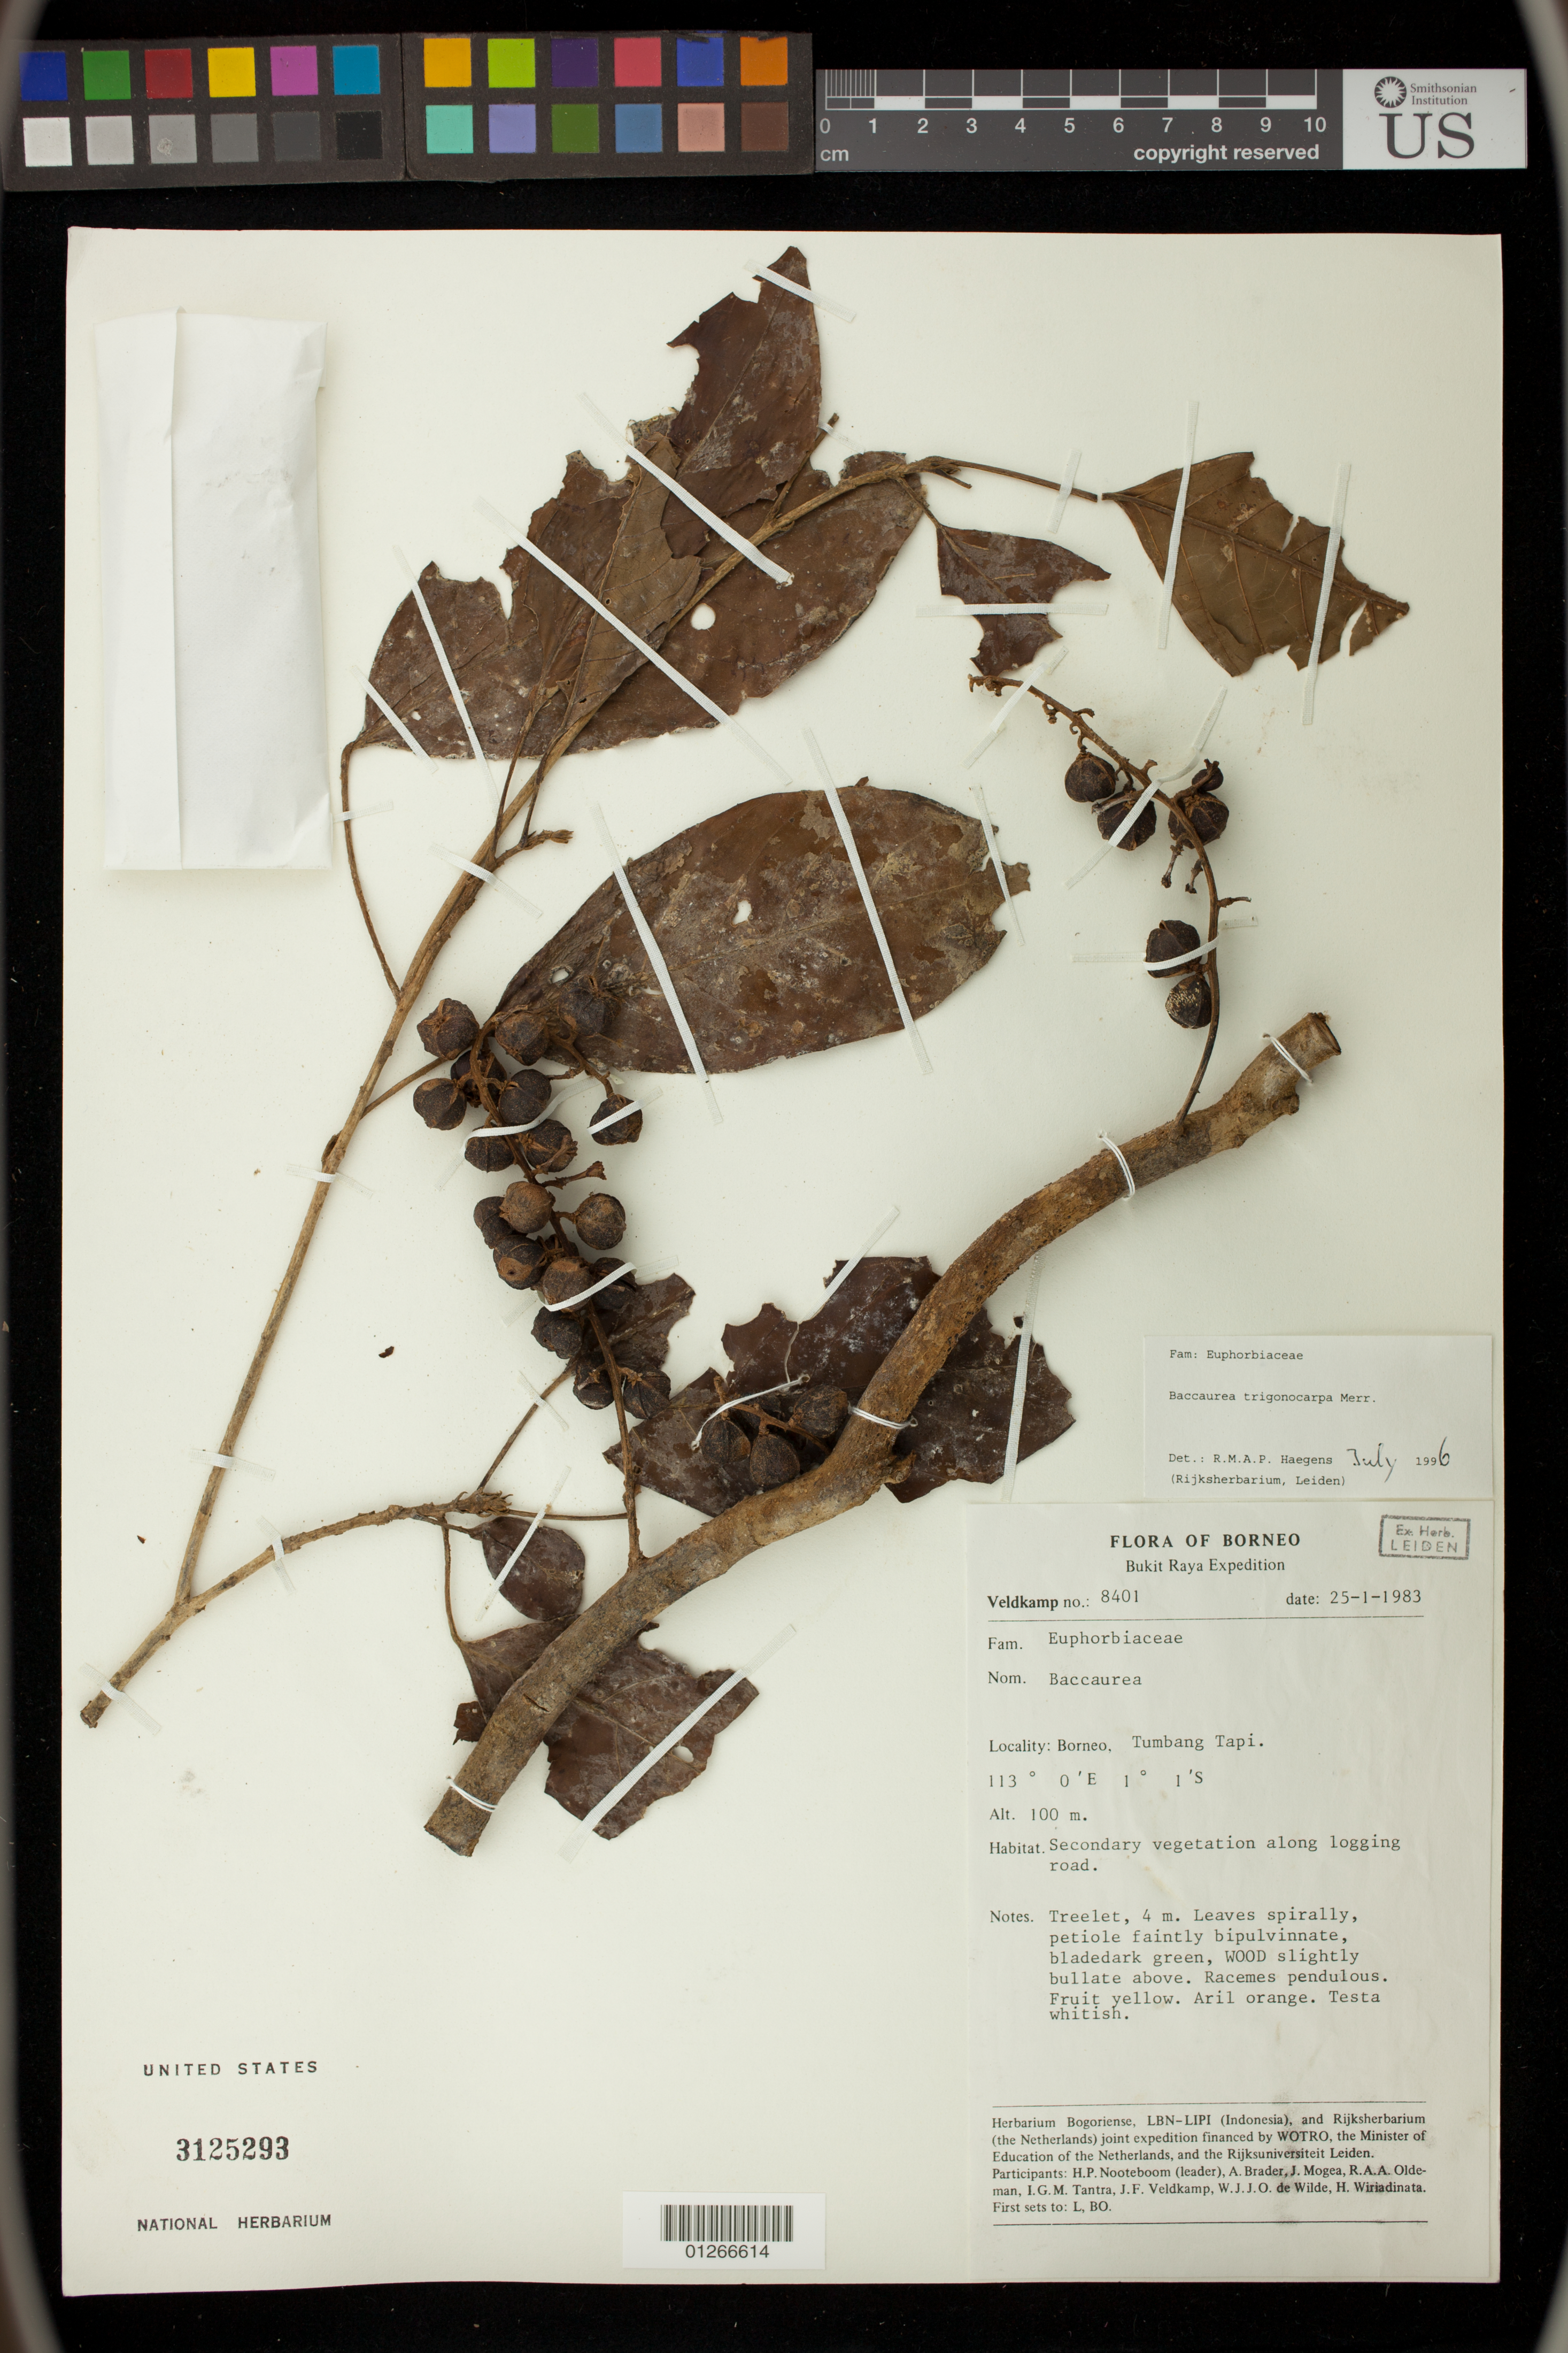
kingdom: Plantae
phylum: Tracheophyta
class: Magnoliopsida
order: Malpighiales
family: Phyllanthaceae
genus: Baccaurea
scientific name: Baccaurea trigonocarpa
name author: Merr.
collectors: J. F. Veldkamp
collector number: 8401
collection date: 1983-01-25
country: Indonesia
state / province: Kalimantan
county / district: Kalimantan Tengah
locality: Borneo, Tumbang Tapi. Bukit Raya.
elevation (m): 100